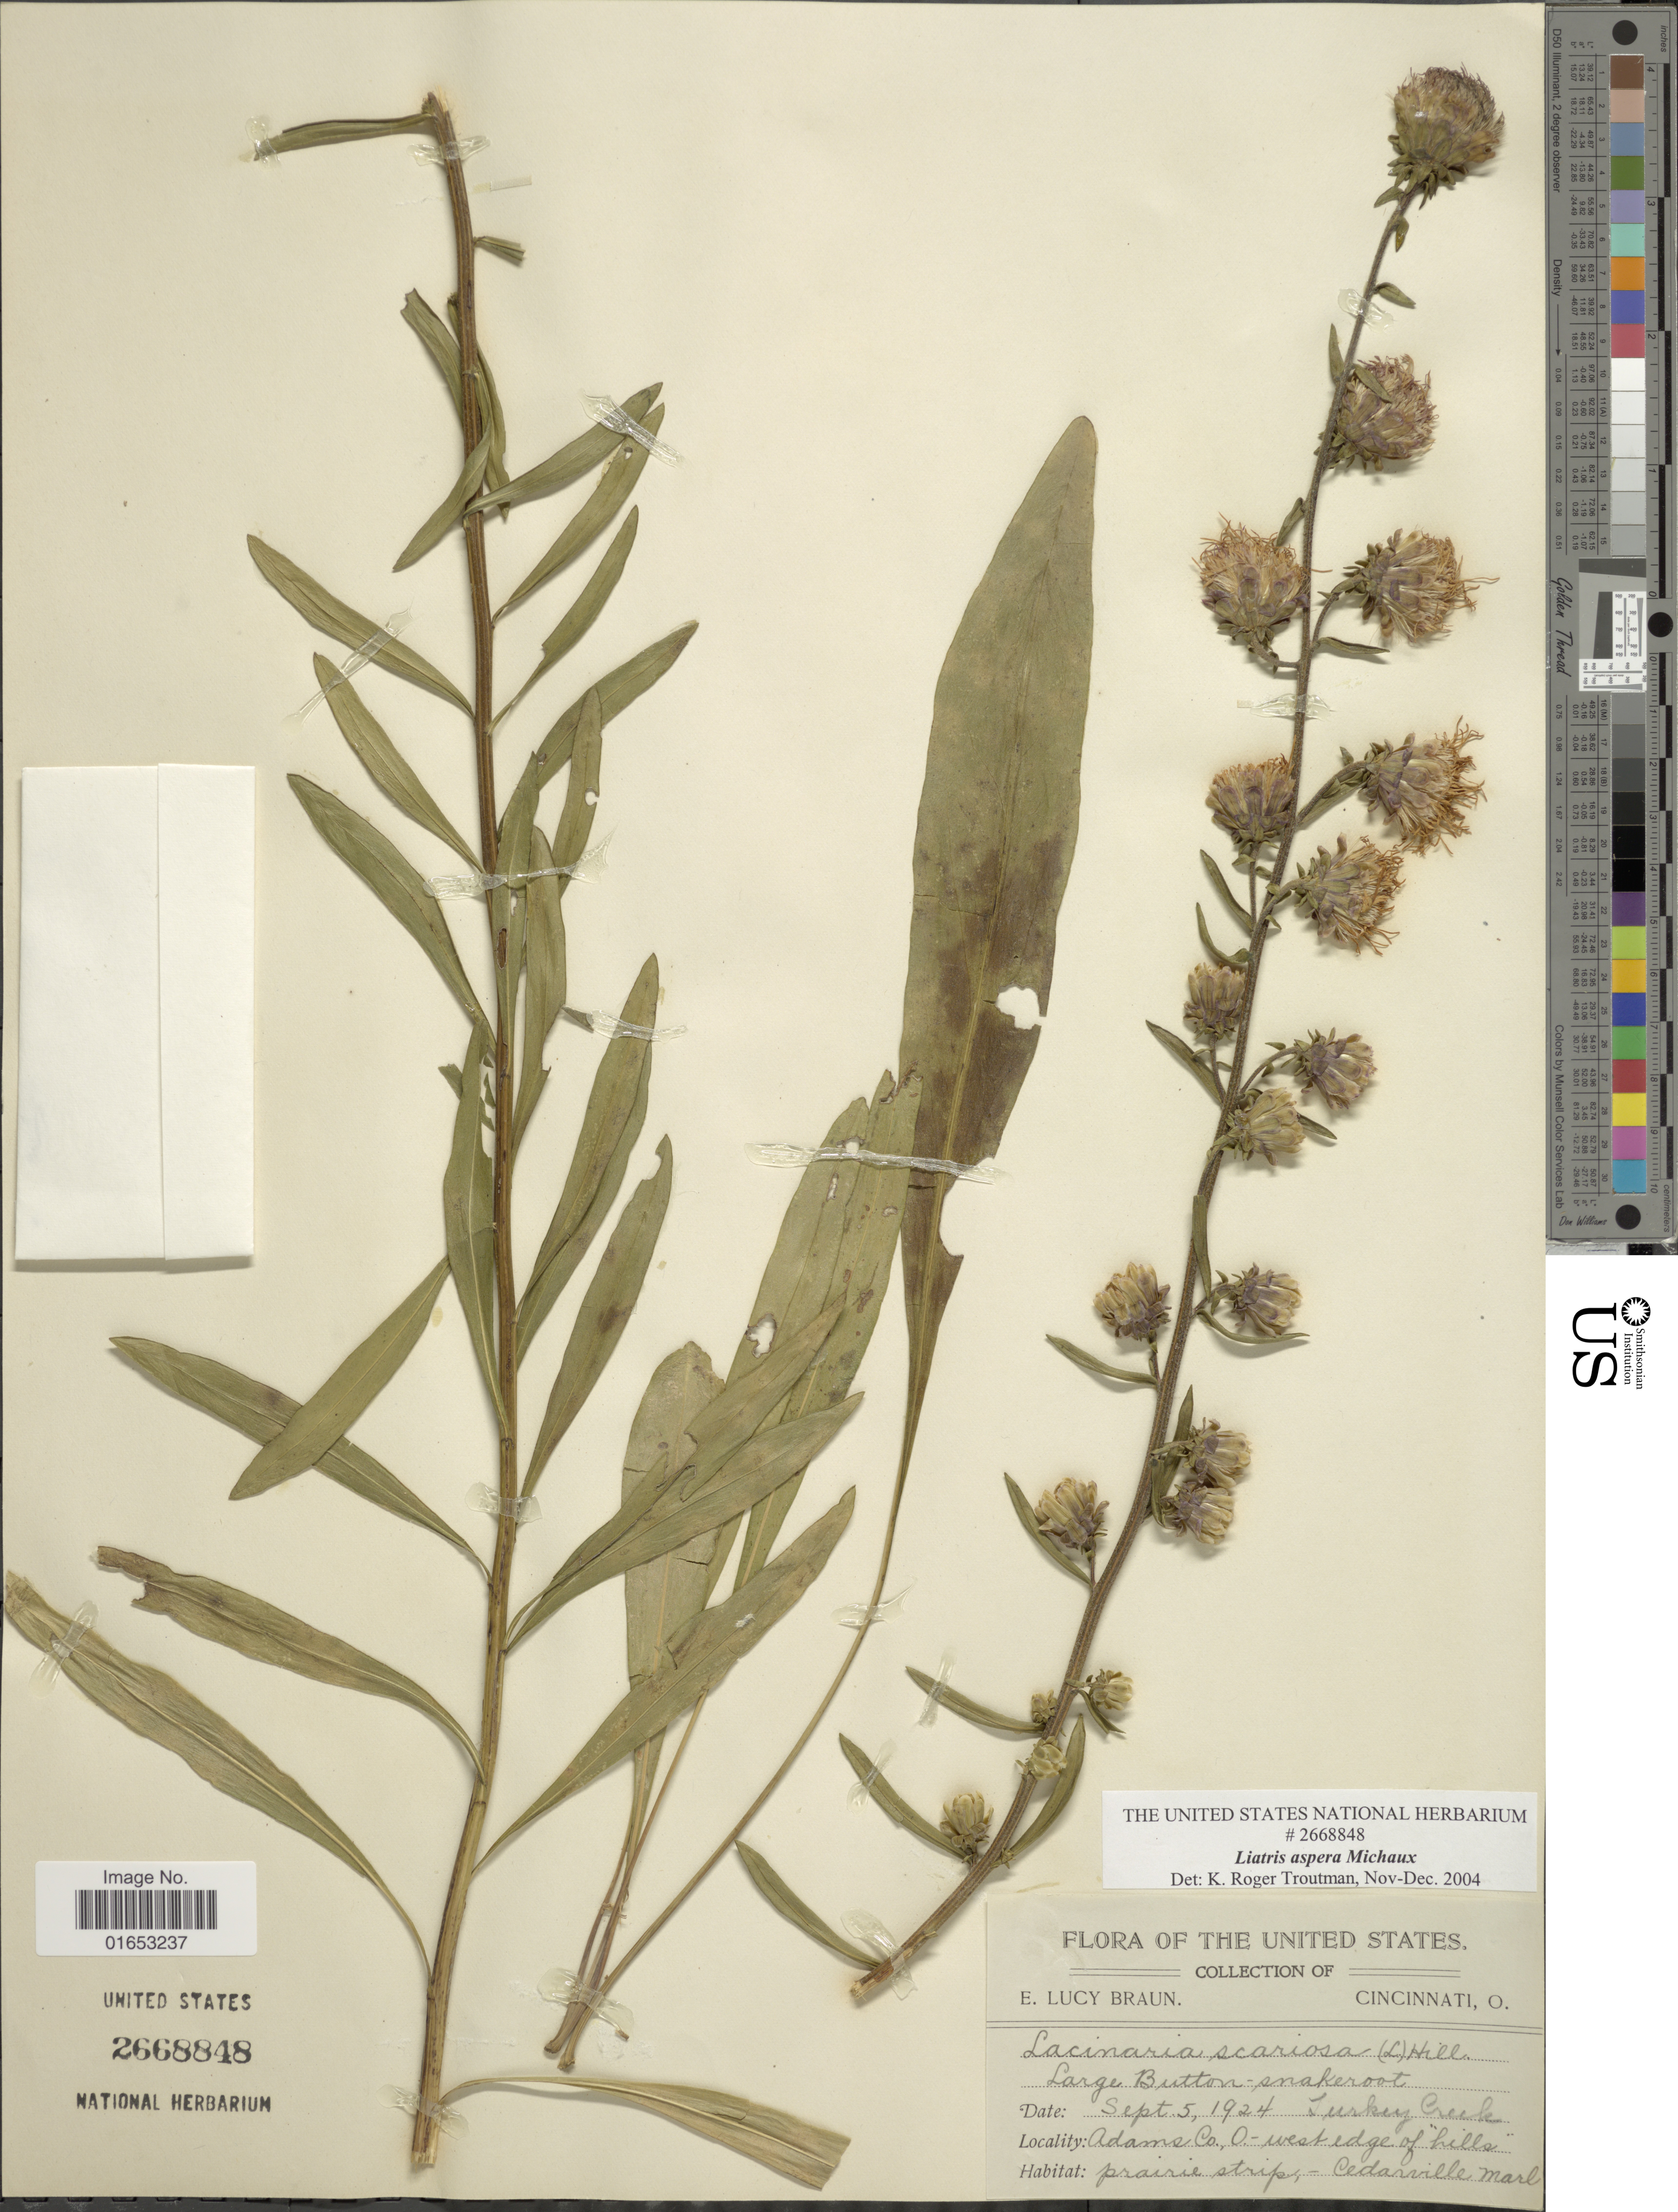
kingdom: Plantae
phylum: Tracheophyta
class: Magnoliopsida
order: Asterales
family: Asteraceae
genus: Liatris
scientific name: Liatris aspera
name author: Michx.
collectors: E. L. Braun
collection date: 1924-09-05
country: United States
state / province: Ohio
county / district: Adams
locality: West edge of hills, Turkey Creek, prairie strips, Cedarville Marl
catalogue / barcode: US 29668848